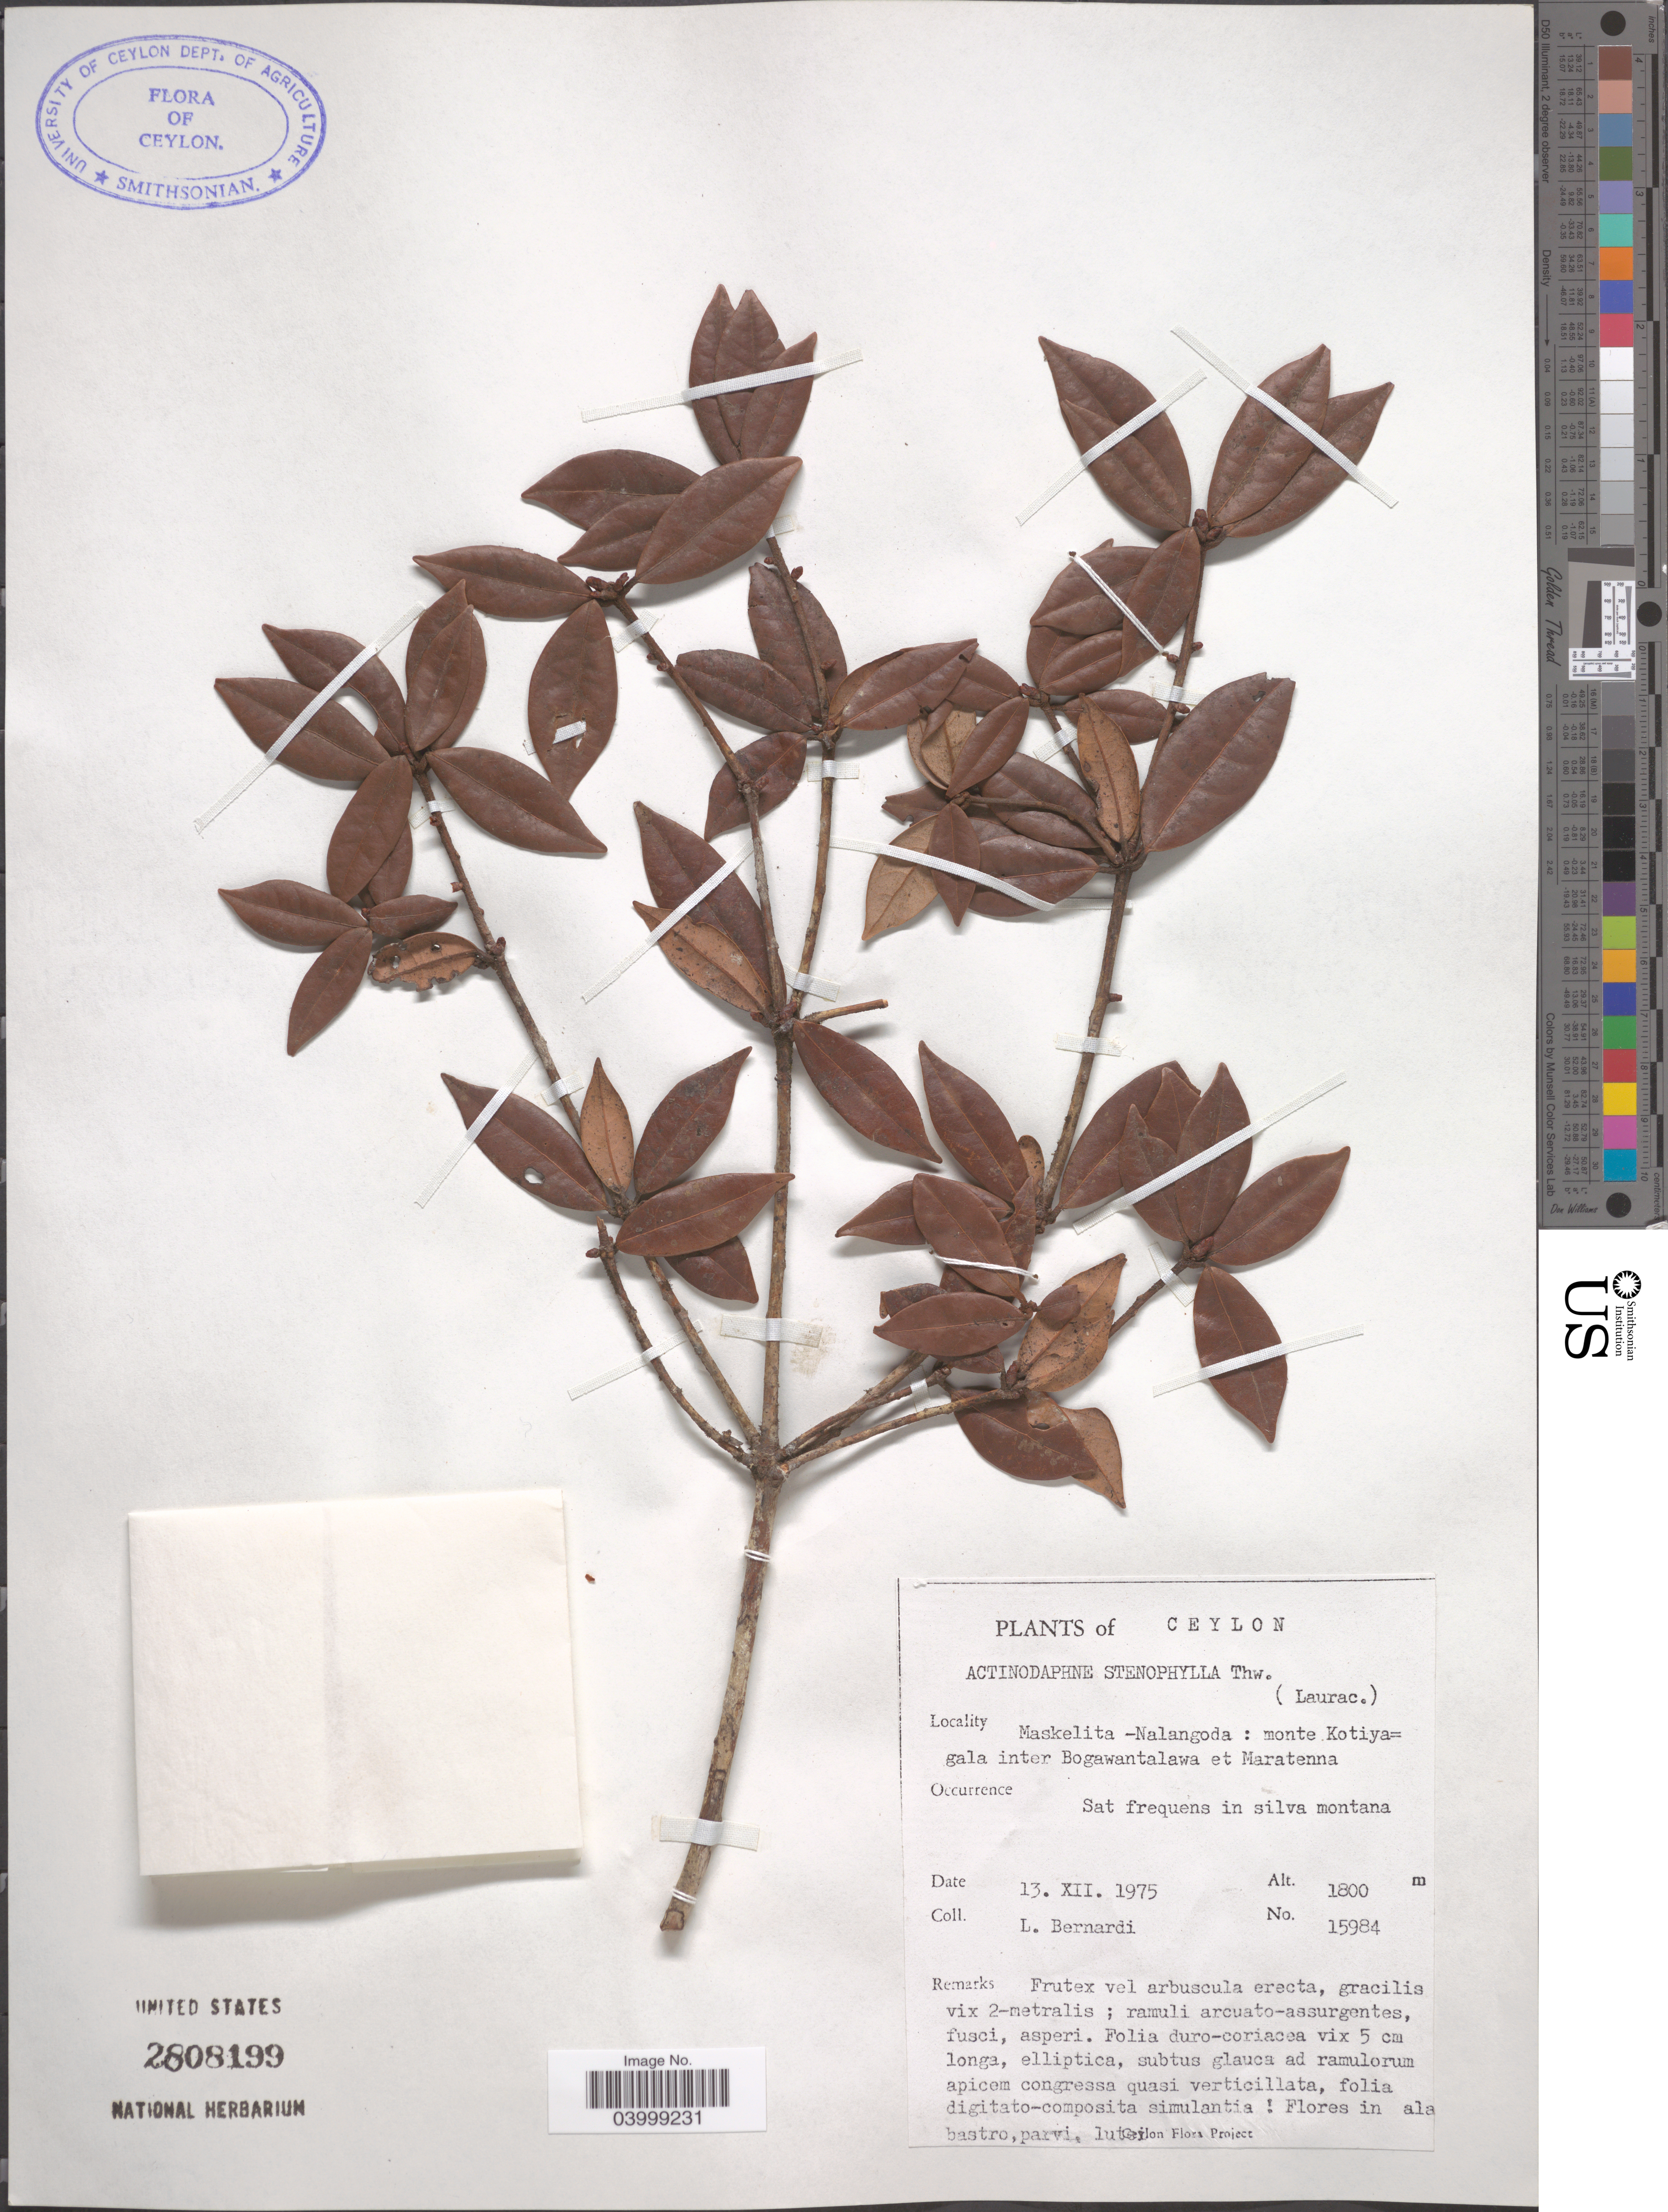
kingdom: Plantae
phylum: Tracheophyta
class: Magnoliopsida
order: Laurales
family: Lauraceae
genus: Actinodaphne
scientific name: Actinodaphne stenophylla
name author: Thwaites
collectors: L. Bernardi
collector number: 15984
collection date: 1975-12-13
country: Sri Lanka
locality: Ceylon. Maskelita-Nalangoda: monte Kotiya=gala inter Bogawantalawa et Maratenna. Sat frequens in silva montana.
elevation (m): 1800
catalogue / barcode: US 2808199